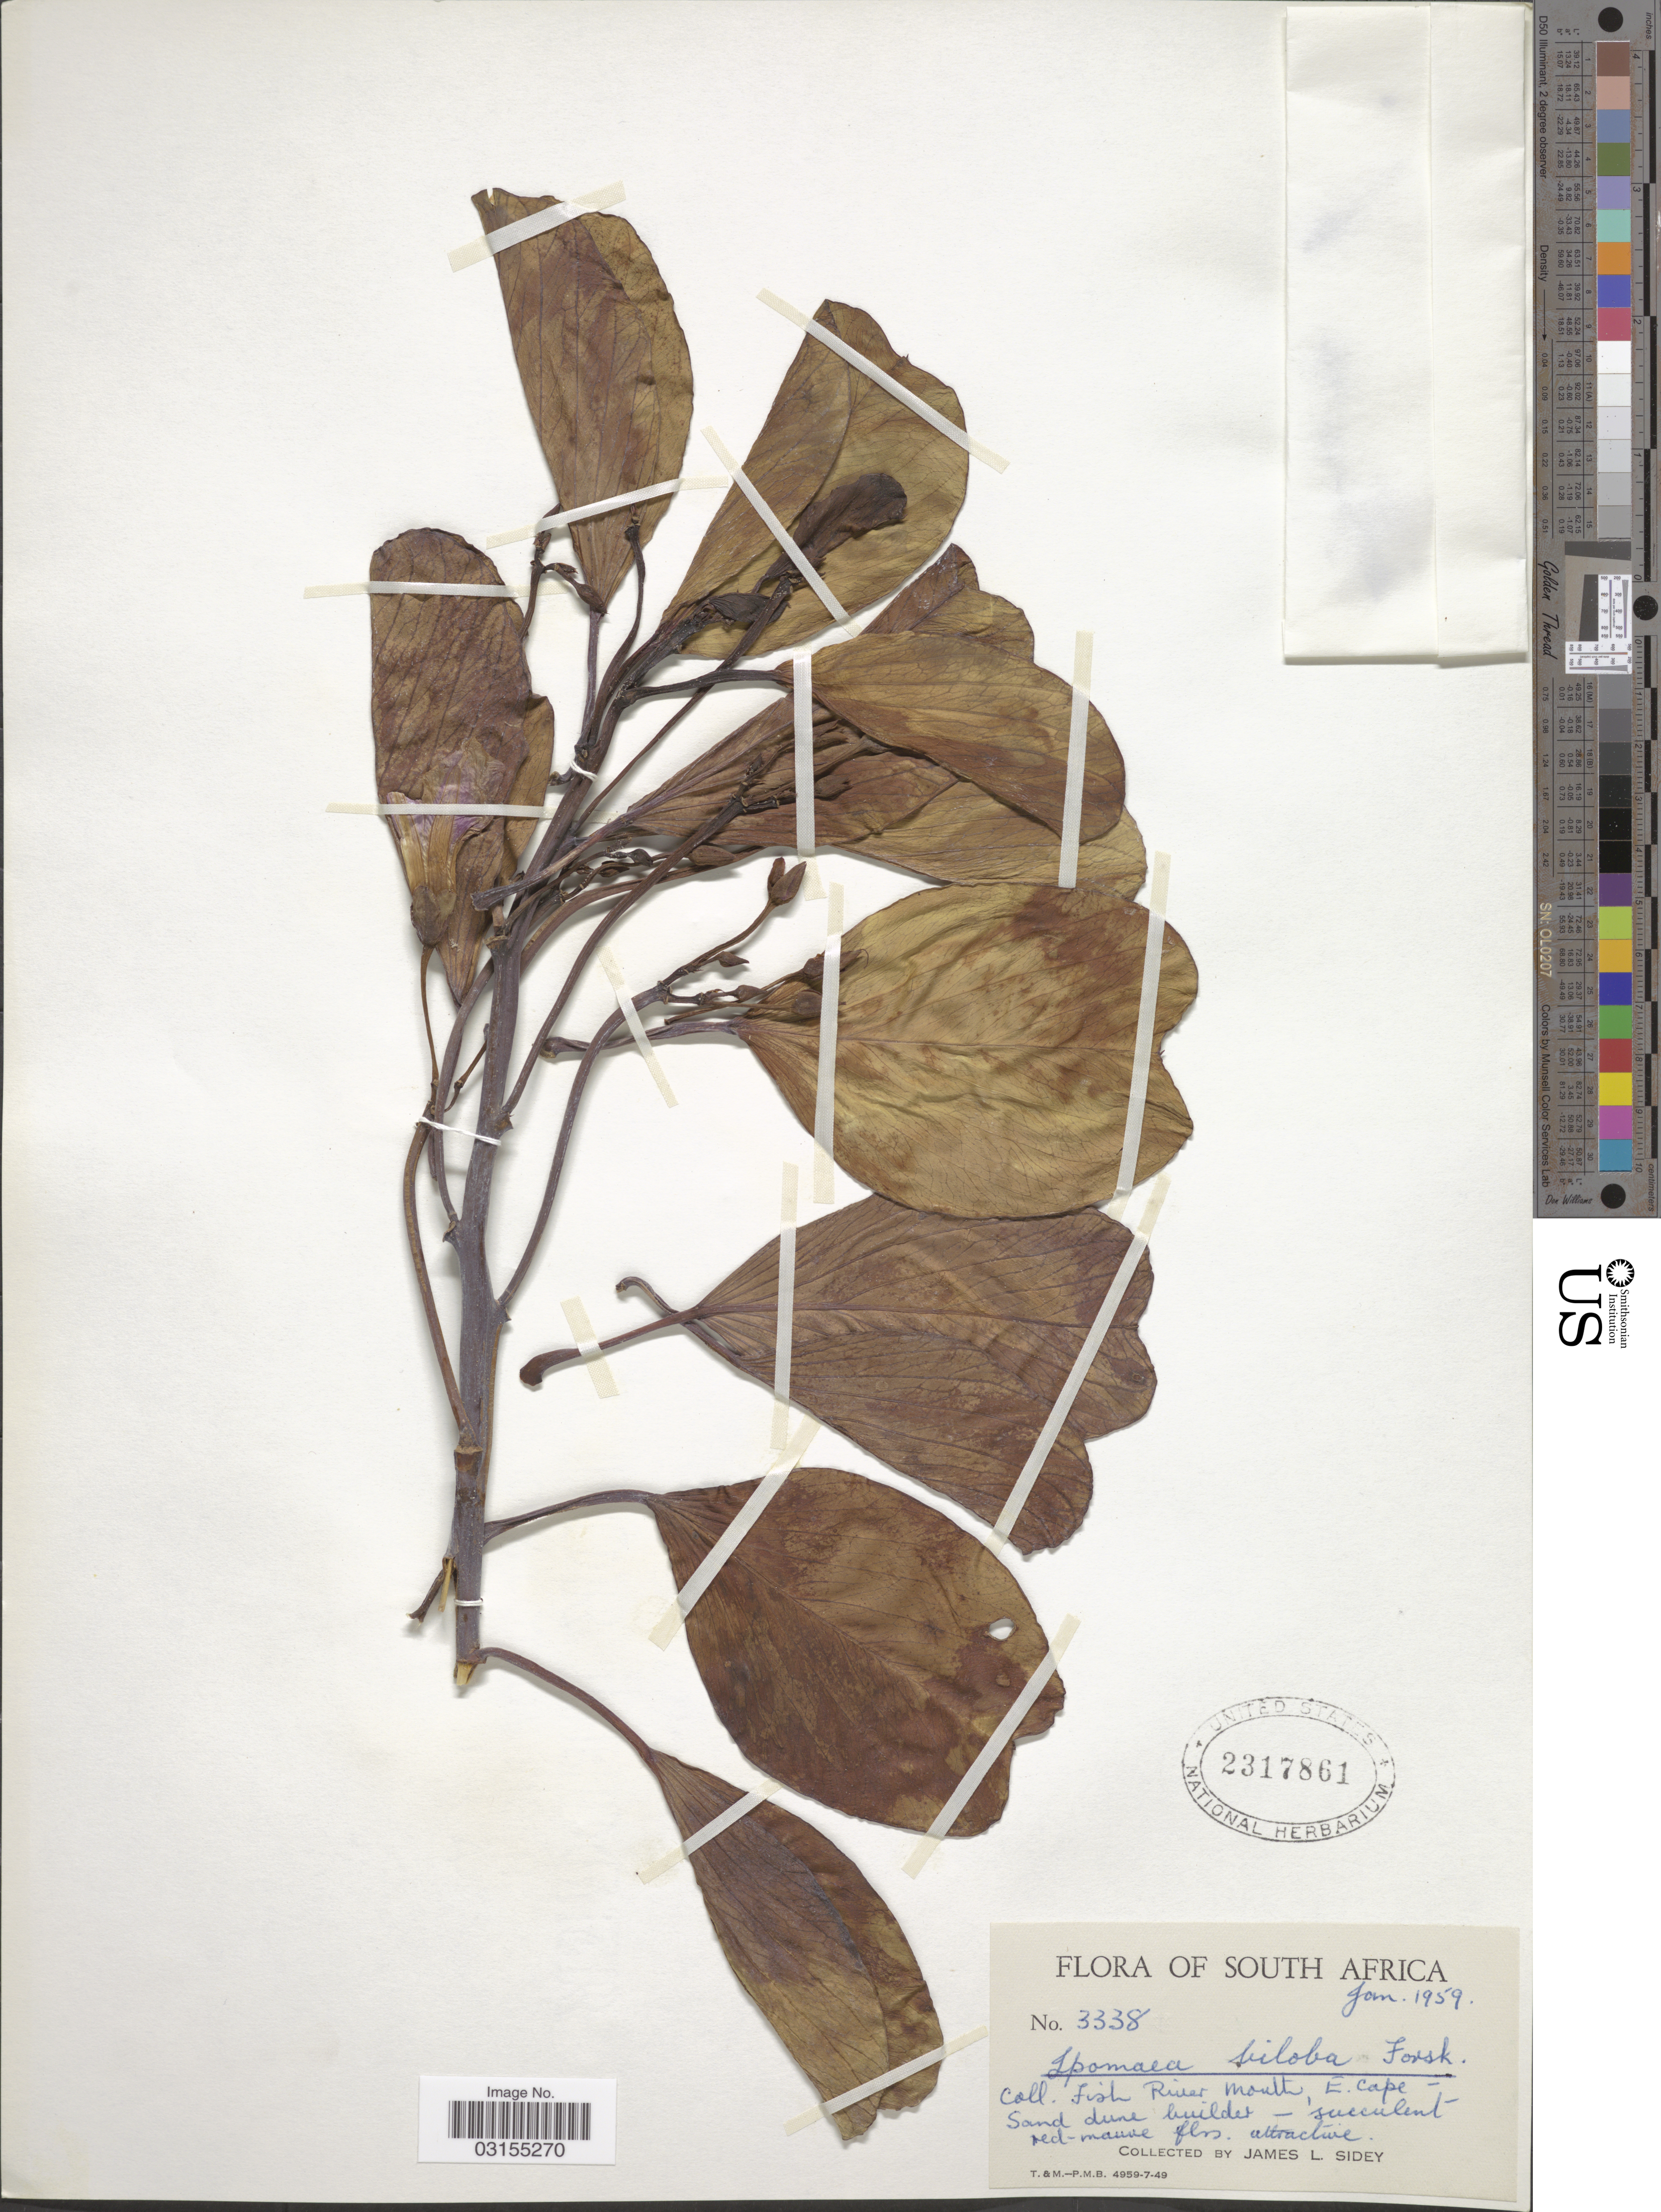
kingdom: Plantae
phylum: Tracheophyta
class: Magnoliopsida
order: Solanales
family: Convolvulaceae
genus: Ipomoea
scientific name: Ipomoea pes-caprae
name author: (L.) R. Br.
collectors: J. L. Sidey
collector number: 3338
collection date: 1959-01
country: South Africa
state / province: Eastern Cape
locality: Fish River Mouth.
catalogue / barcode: US 2317861